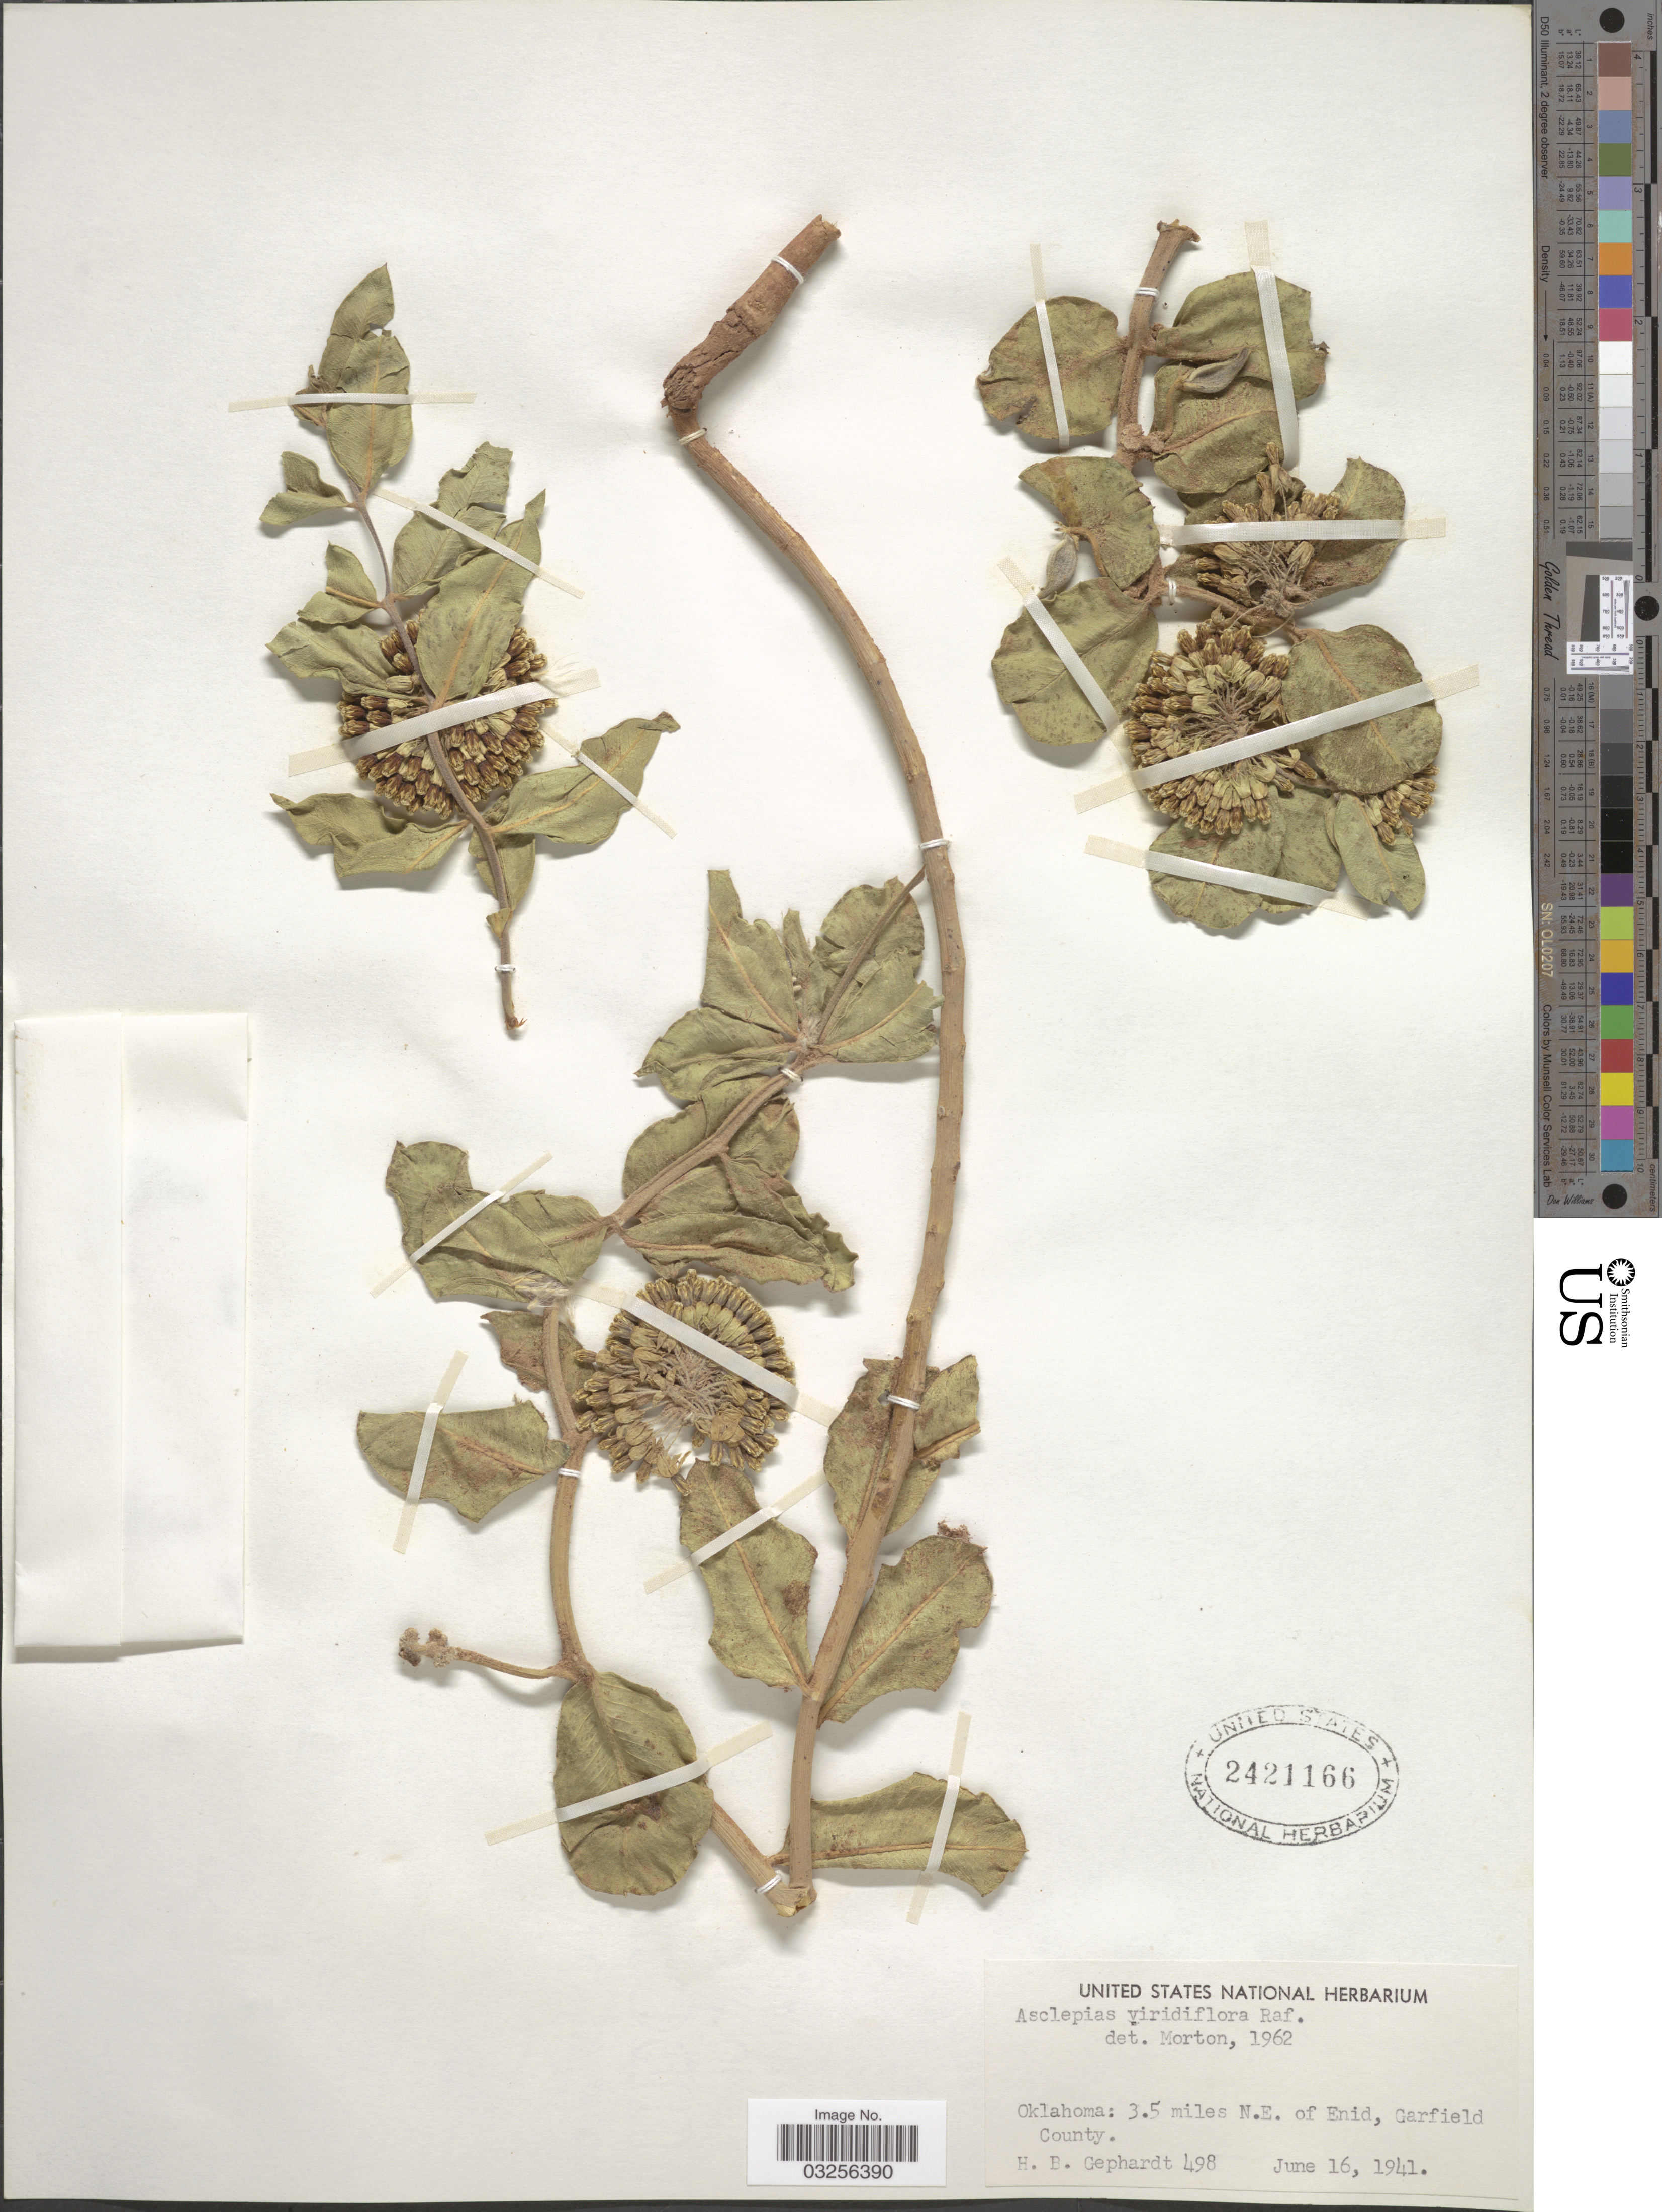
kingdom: Plantae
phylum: Tracheophyta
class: Magnoliopsida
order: Gentianales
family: Apocynaceae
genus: Asclepias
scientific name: Asclepias viridiflora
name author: Raf.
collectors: H. Gephardt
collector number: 498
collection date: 1941-06-16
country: United States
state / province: Oklahoma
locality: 3.5 miles N. E. of Enid, Garfield County.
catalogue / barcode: US 2421166